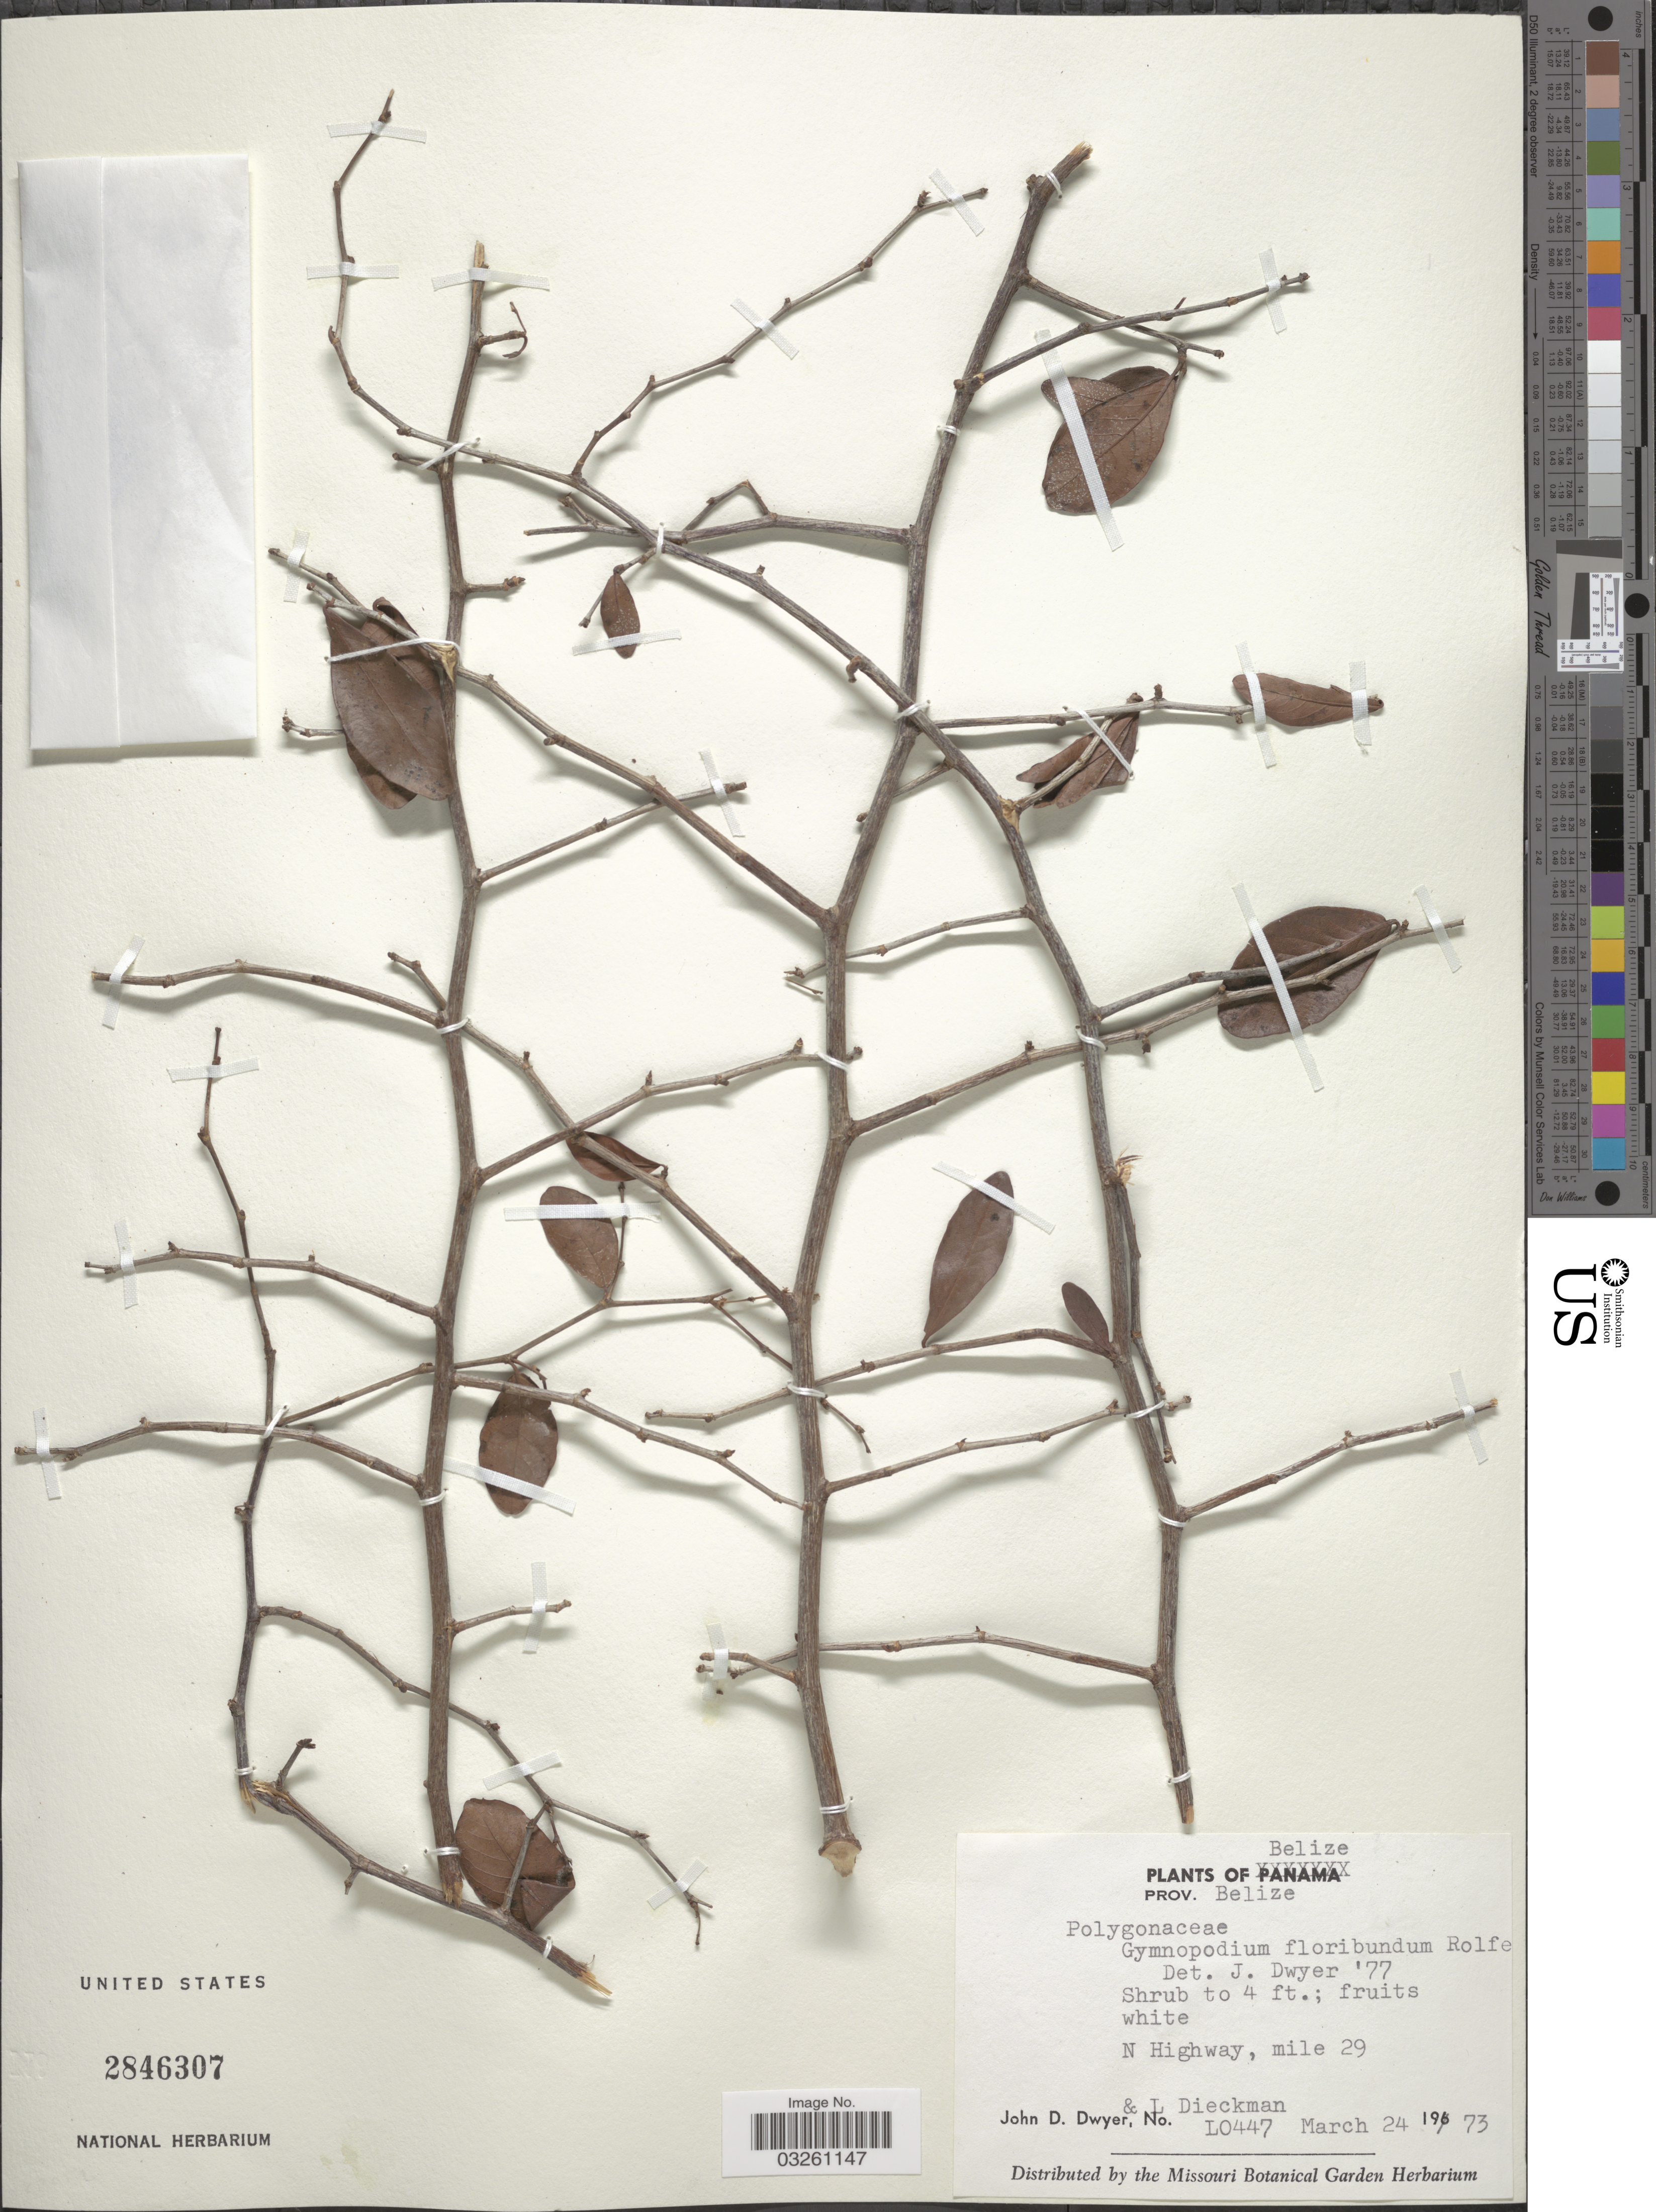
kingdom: Plantae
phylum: Tracheophyta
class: Magnoliopsida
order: Caryophyllales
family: Polygonaceae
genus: Gymnopodium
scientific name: Gymnopodium floribundum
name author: Rolfe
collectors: J. D. Dwyer & L. Dieckman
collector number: L0447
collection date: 1973-03-24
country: Belize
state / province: Belize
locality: Belize. N Highway, mile 29.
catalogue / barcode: US 2846307